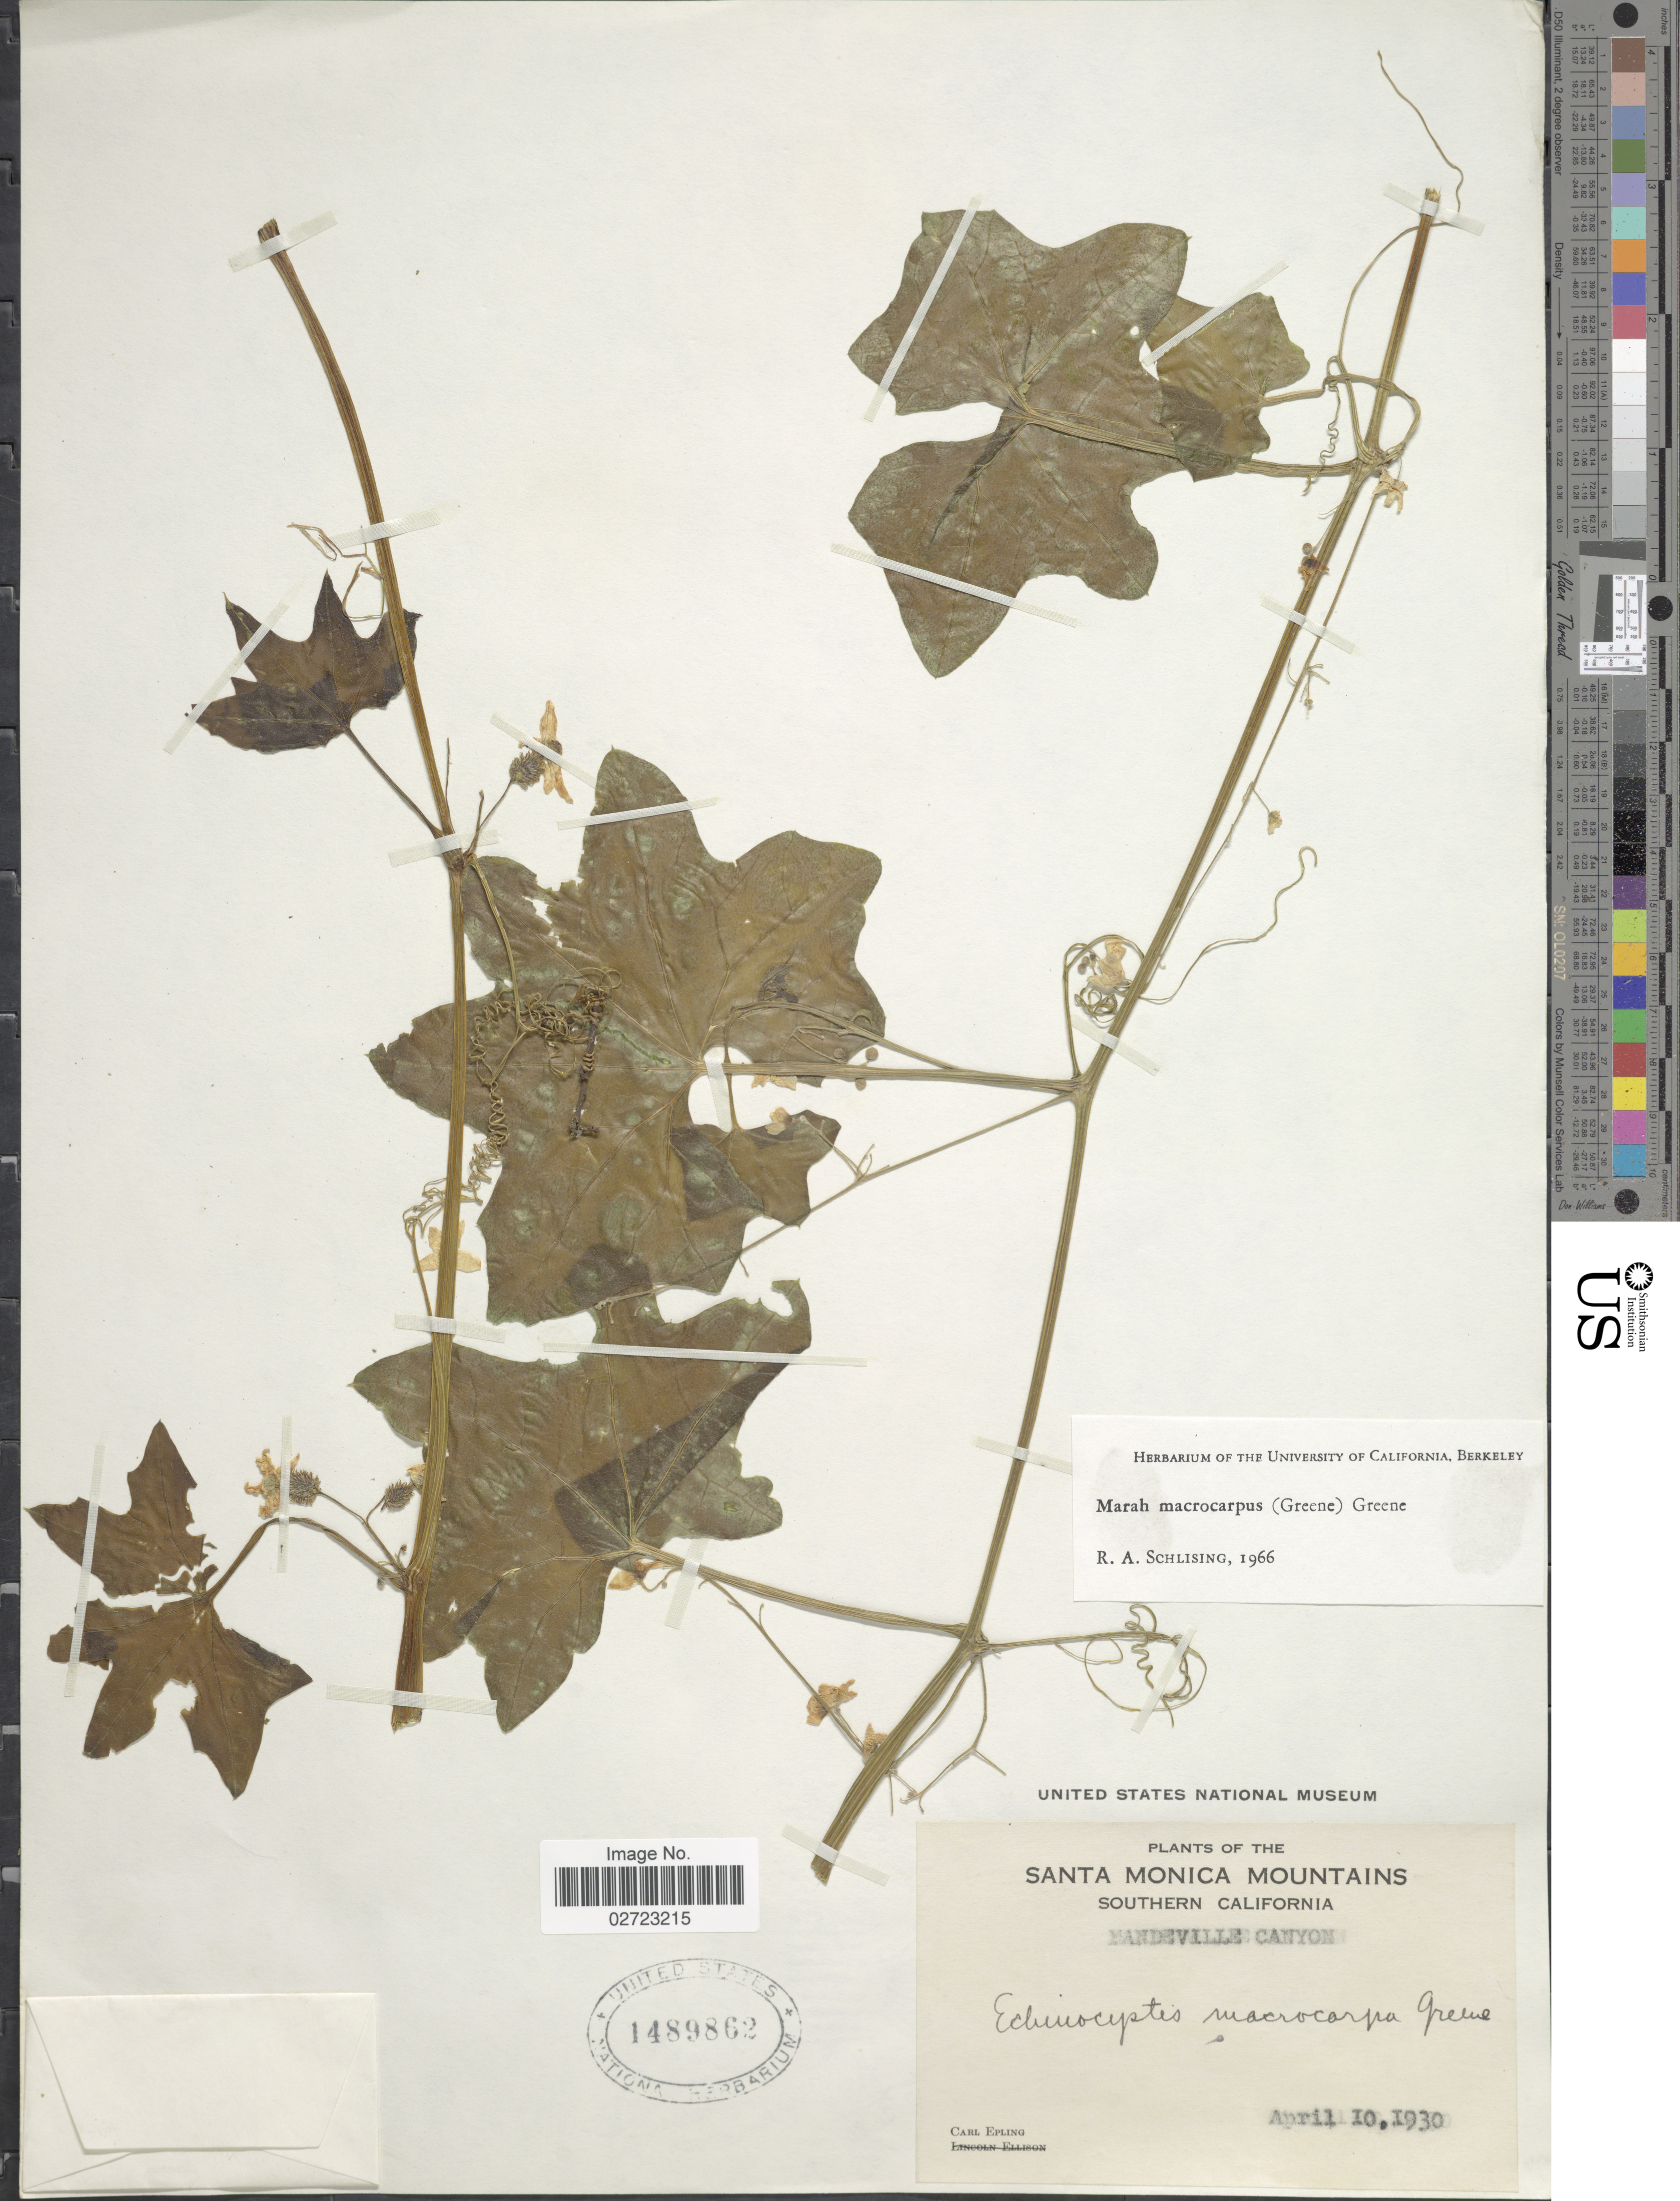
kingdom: Plantae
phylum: Tracheophyta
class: Magnoliopsida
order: Cucurbitales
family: Cucurbitaceae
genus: Marah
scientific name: Marah macrocarpa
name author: (Greene) Greene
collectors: C. C. Epling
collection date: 1930-04-10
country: United States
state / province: California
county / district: Los Angeles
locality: Santa Monica Mountains, Southern California, Mandeville Canyon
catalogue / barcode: US 1489862